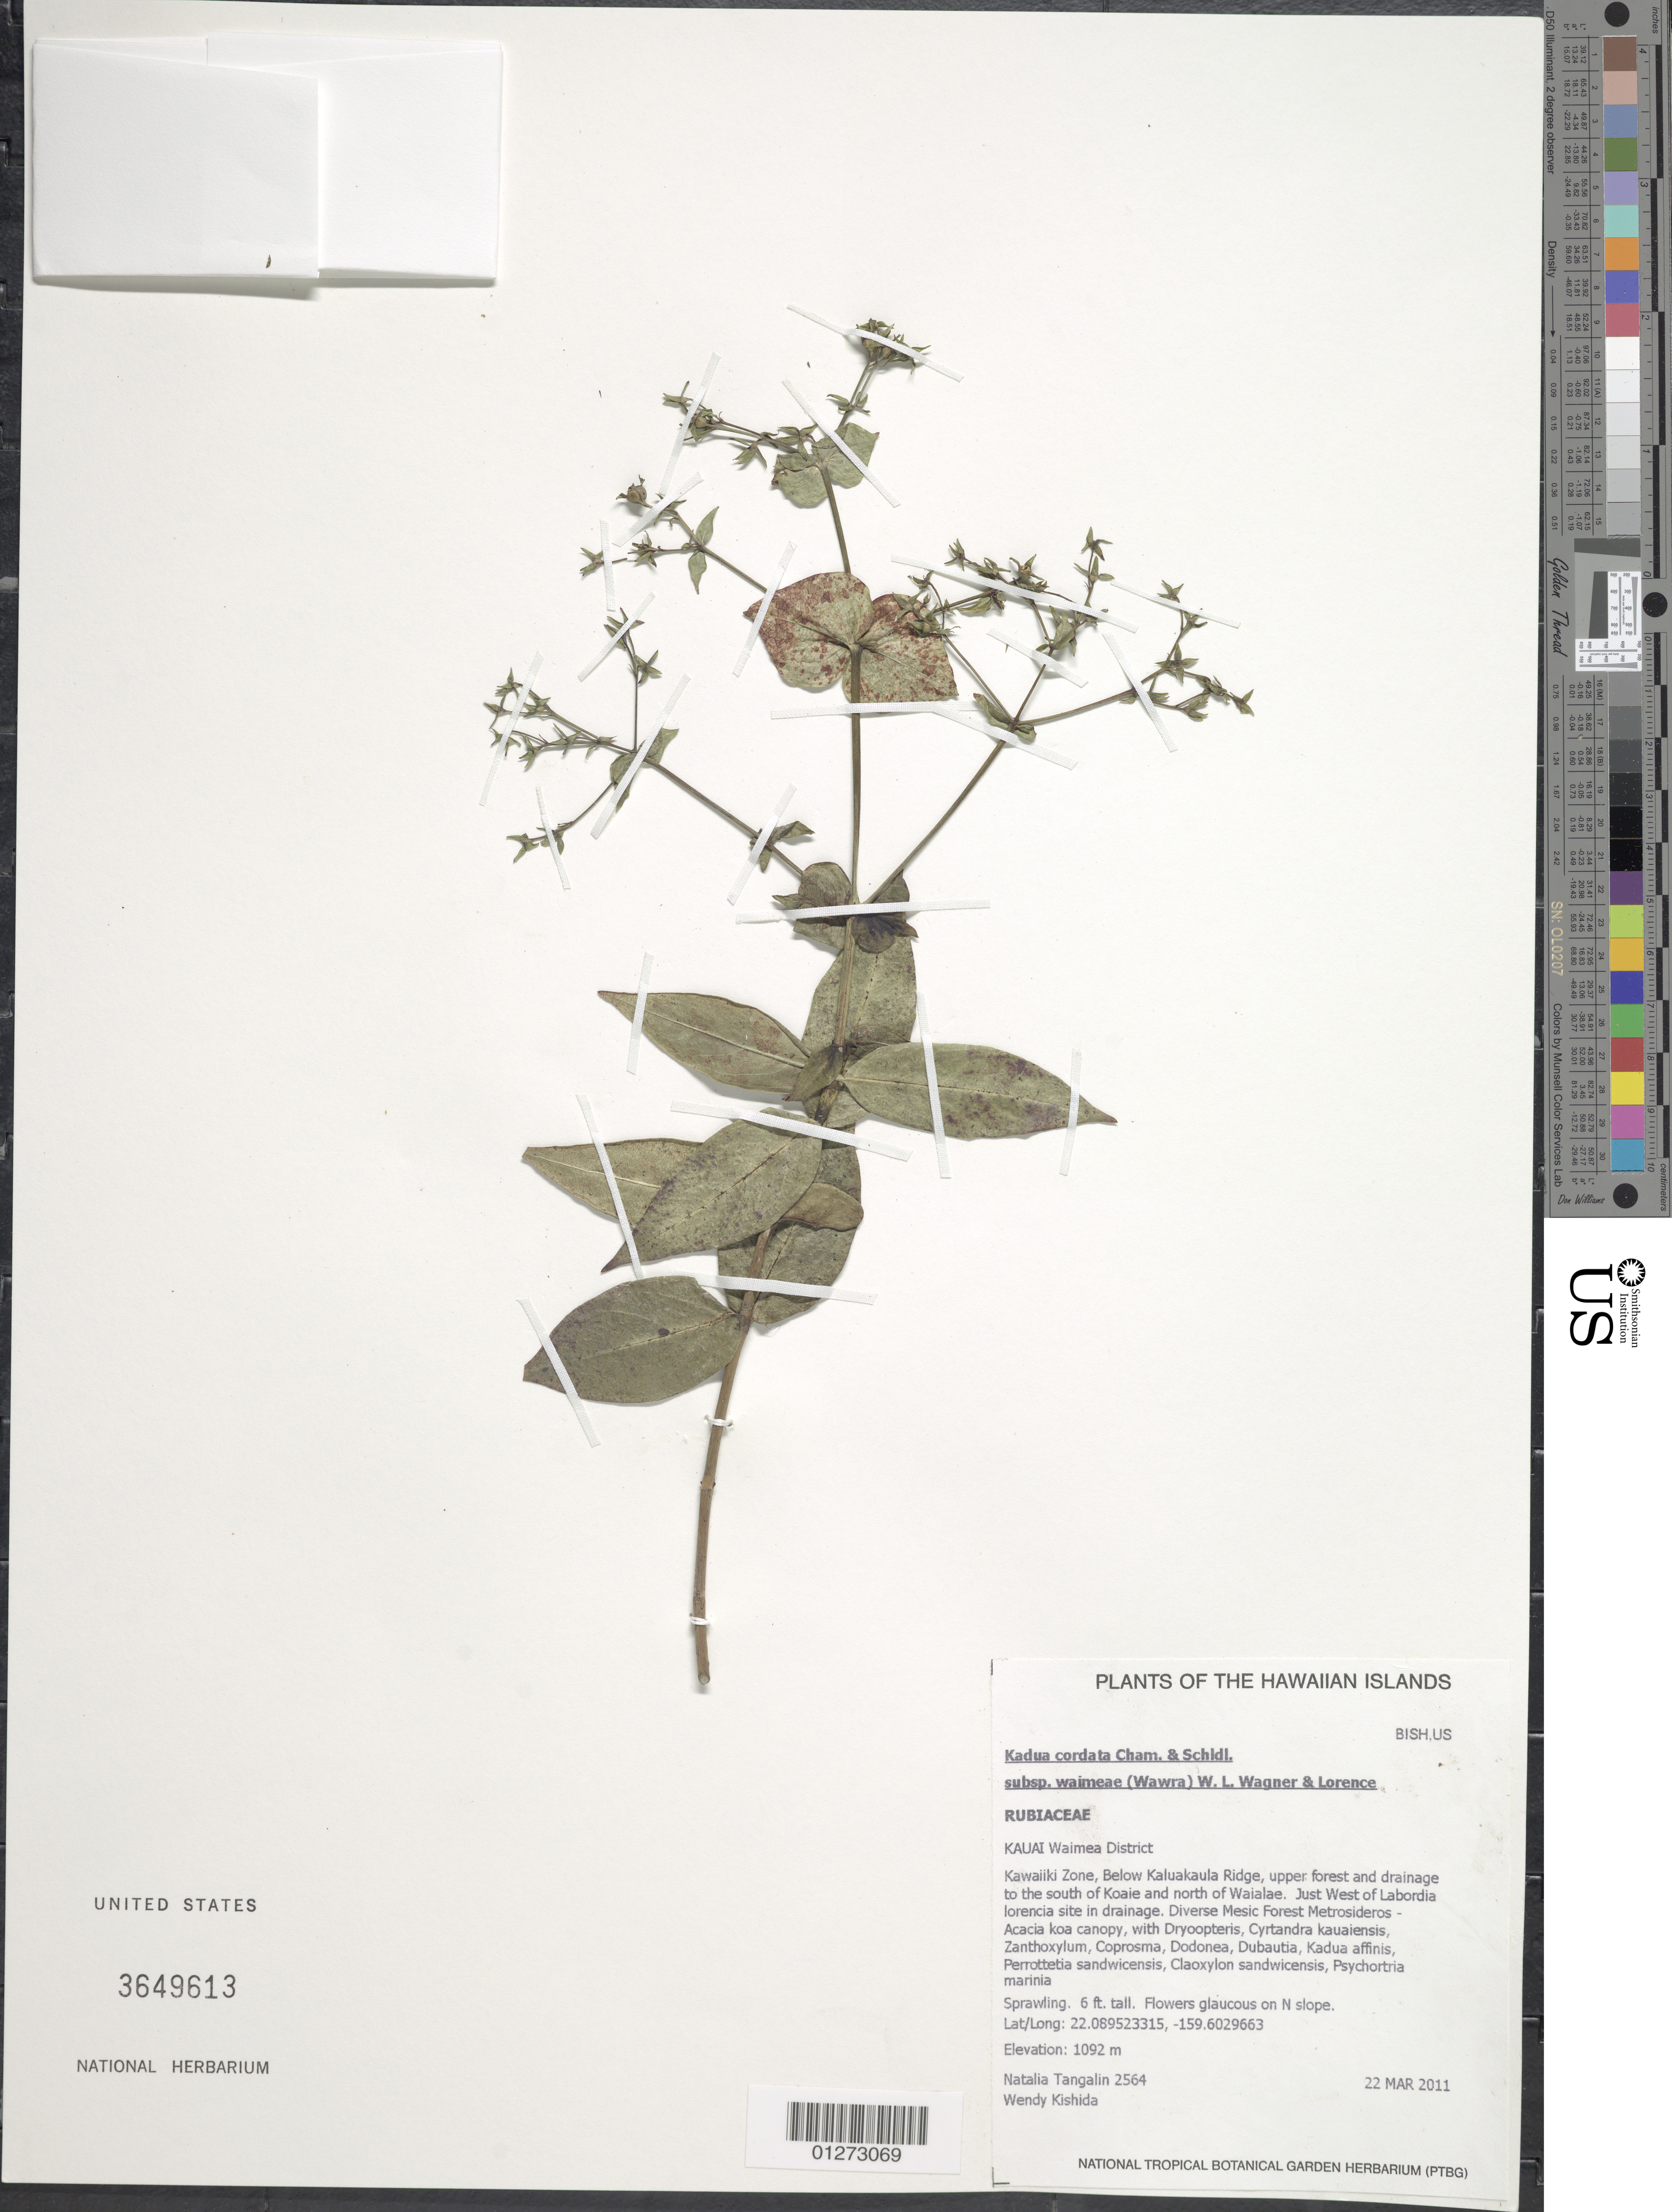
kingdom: Plantae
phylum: Tracheophyta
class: Magnoliopsida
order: Gentianales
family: Rubiaceae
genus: Kadua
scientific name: Kadua cordata subsp. waimeae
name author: (Wawra) W.L. Wagner & Lorence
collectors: N. Tangalin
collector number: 2564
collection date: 2011-03-22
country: United States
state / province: Hawaii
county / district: Kauai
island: Kaua'i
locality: Waimea District, Kawaiiki Zone, below Kaluakaula Ridge, upper forest and drainage to the south of Koaie and north of Waialae. Just west of Labordia lorencia site.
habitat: Diverse mesic forest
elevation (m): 1092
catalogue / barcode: US 3649613